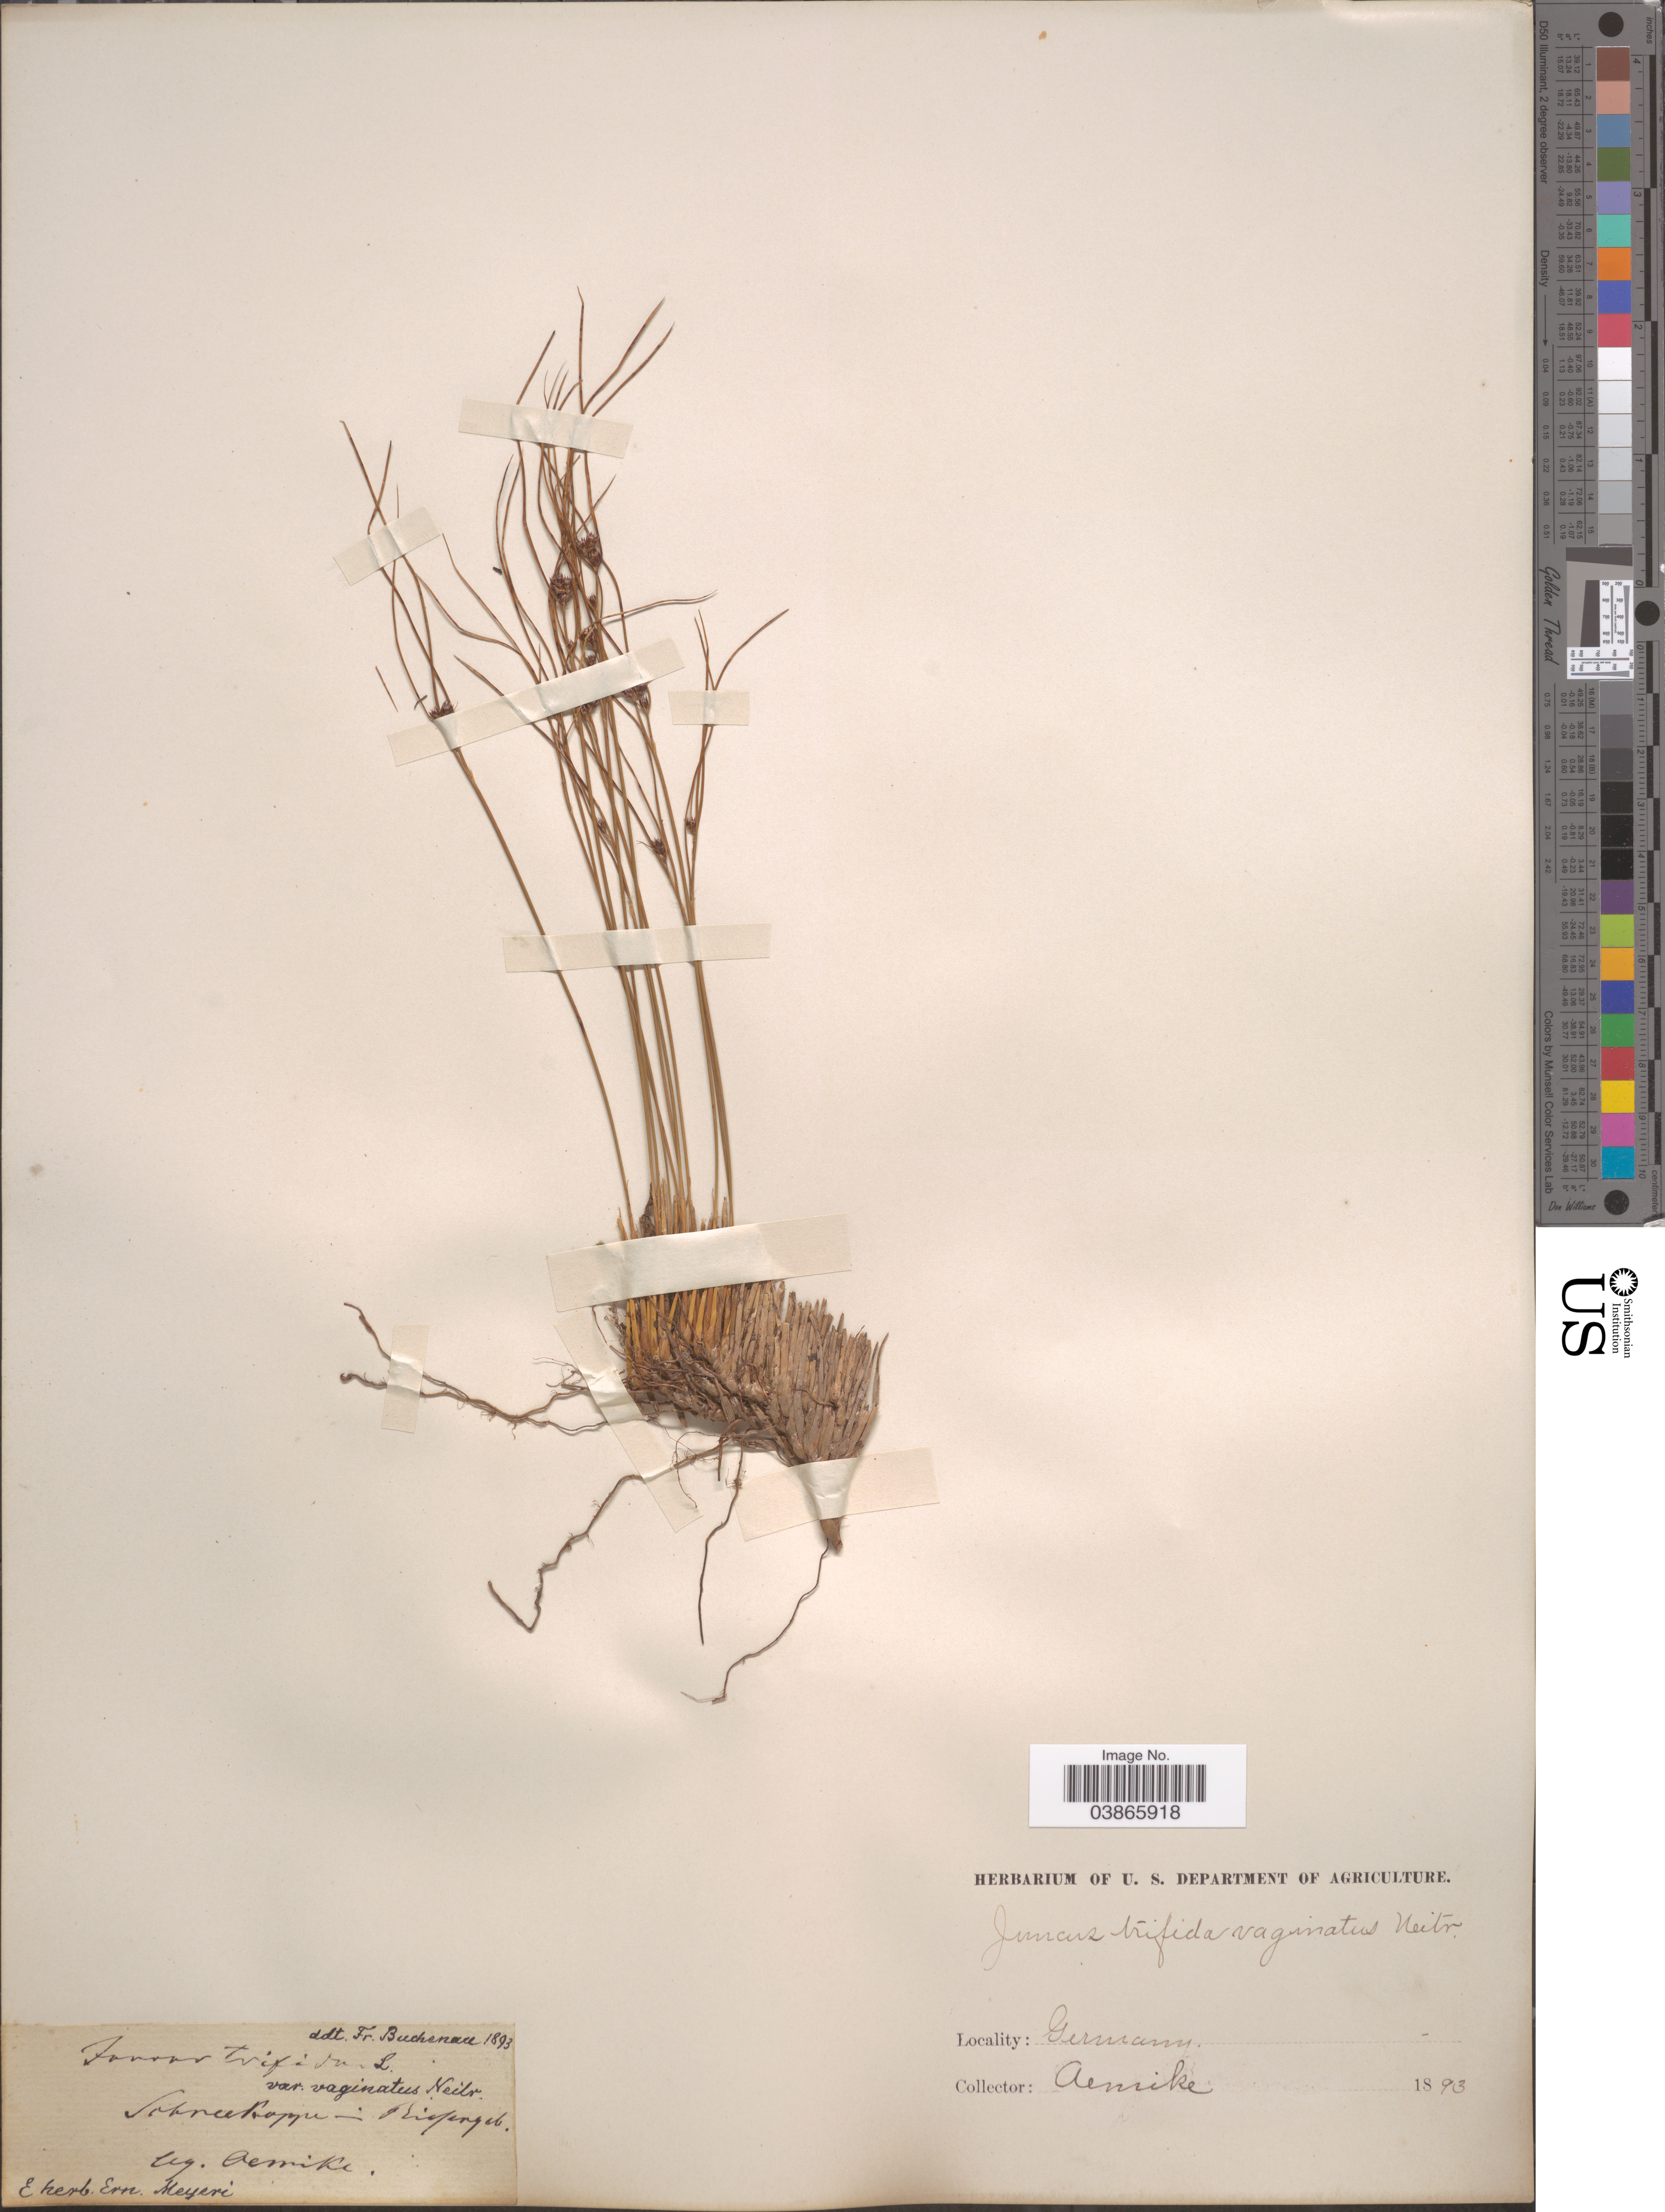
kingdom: Plantae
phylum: Tracheophyta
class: Liliopsida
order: Poales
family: Juncaceae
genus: Juncus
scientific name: Juncus trifidus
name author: L.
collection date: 1893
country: Germany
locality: Schneekoppe - Biofengeb [interpreted].